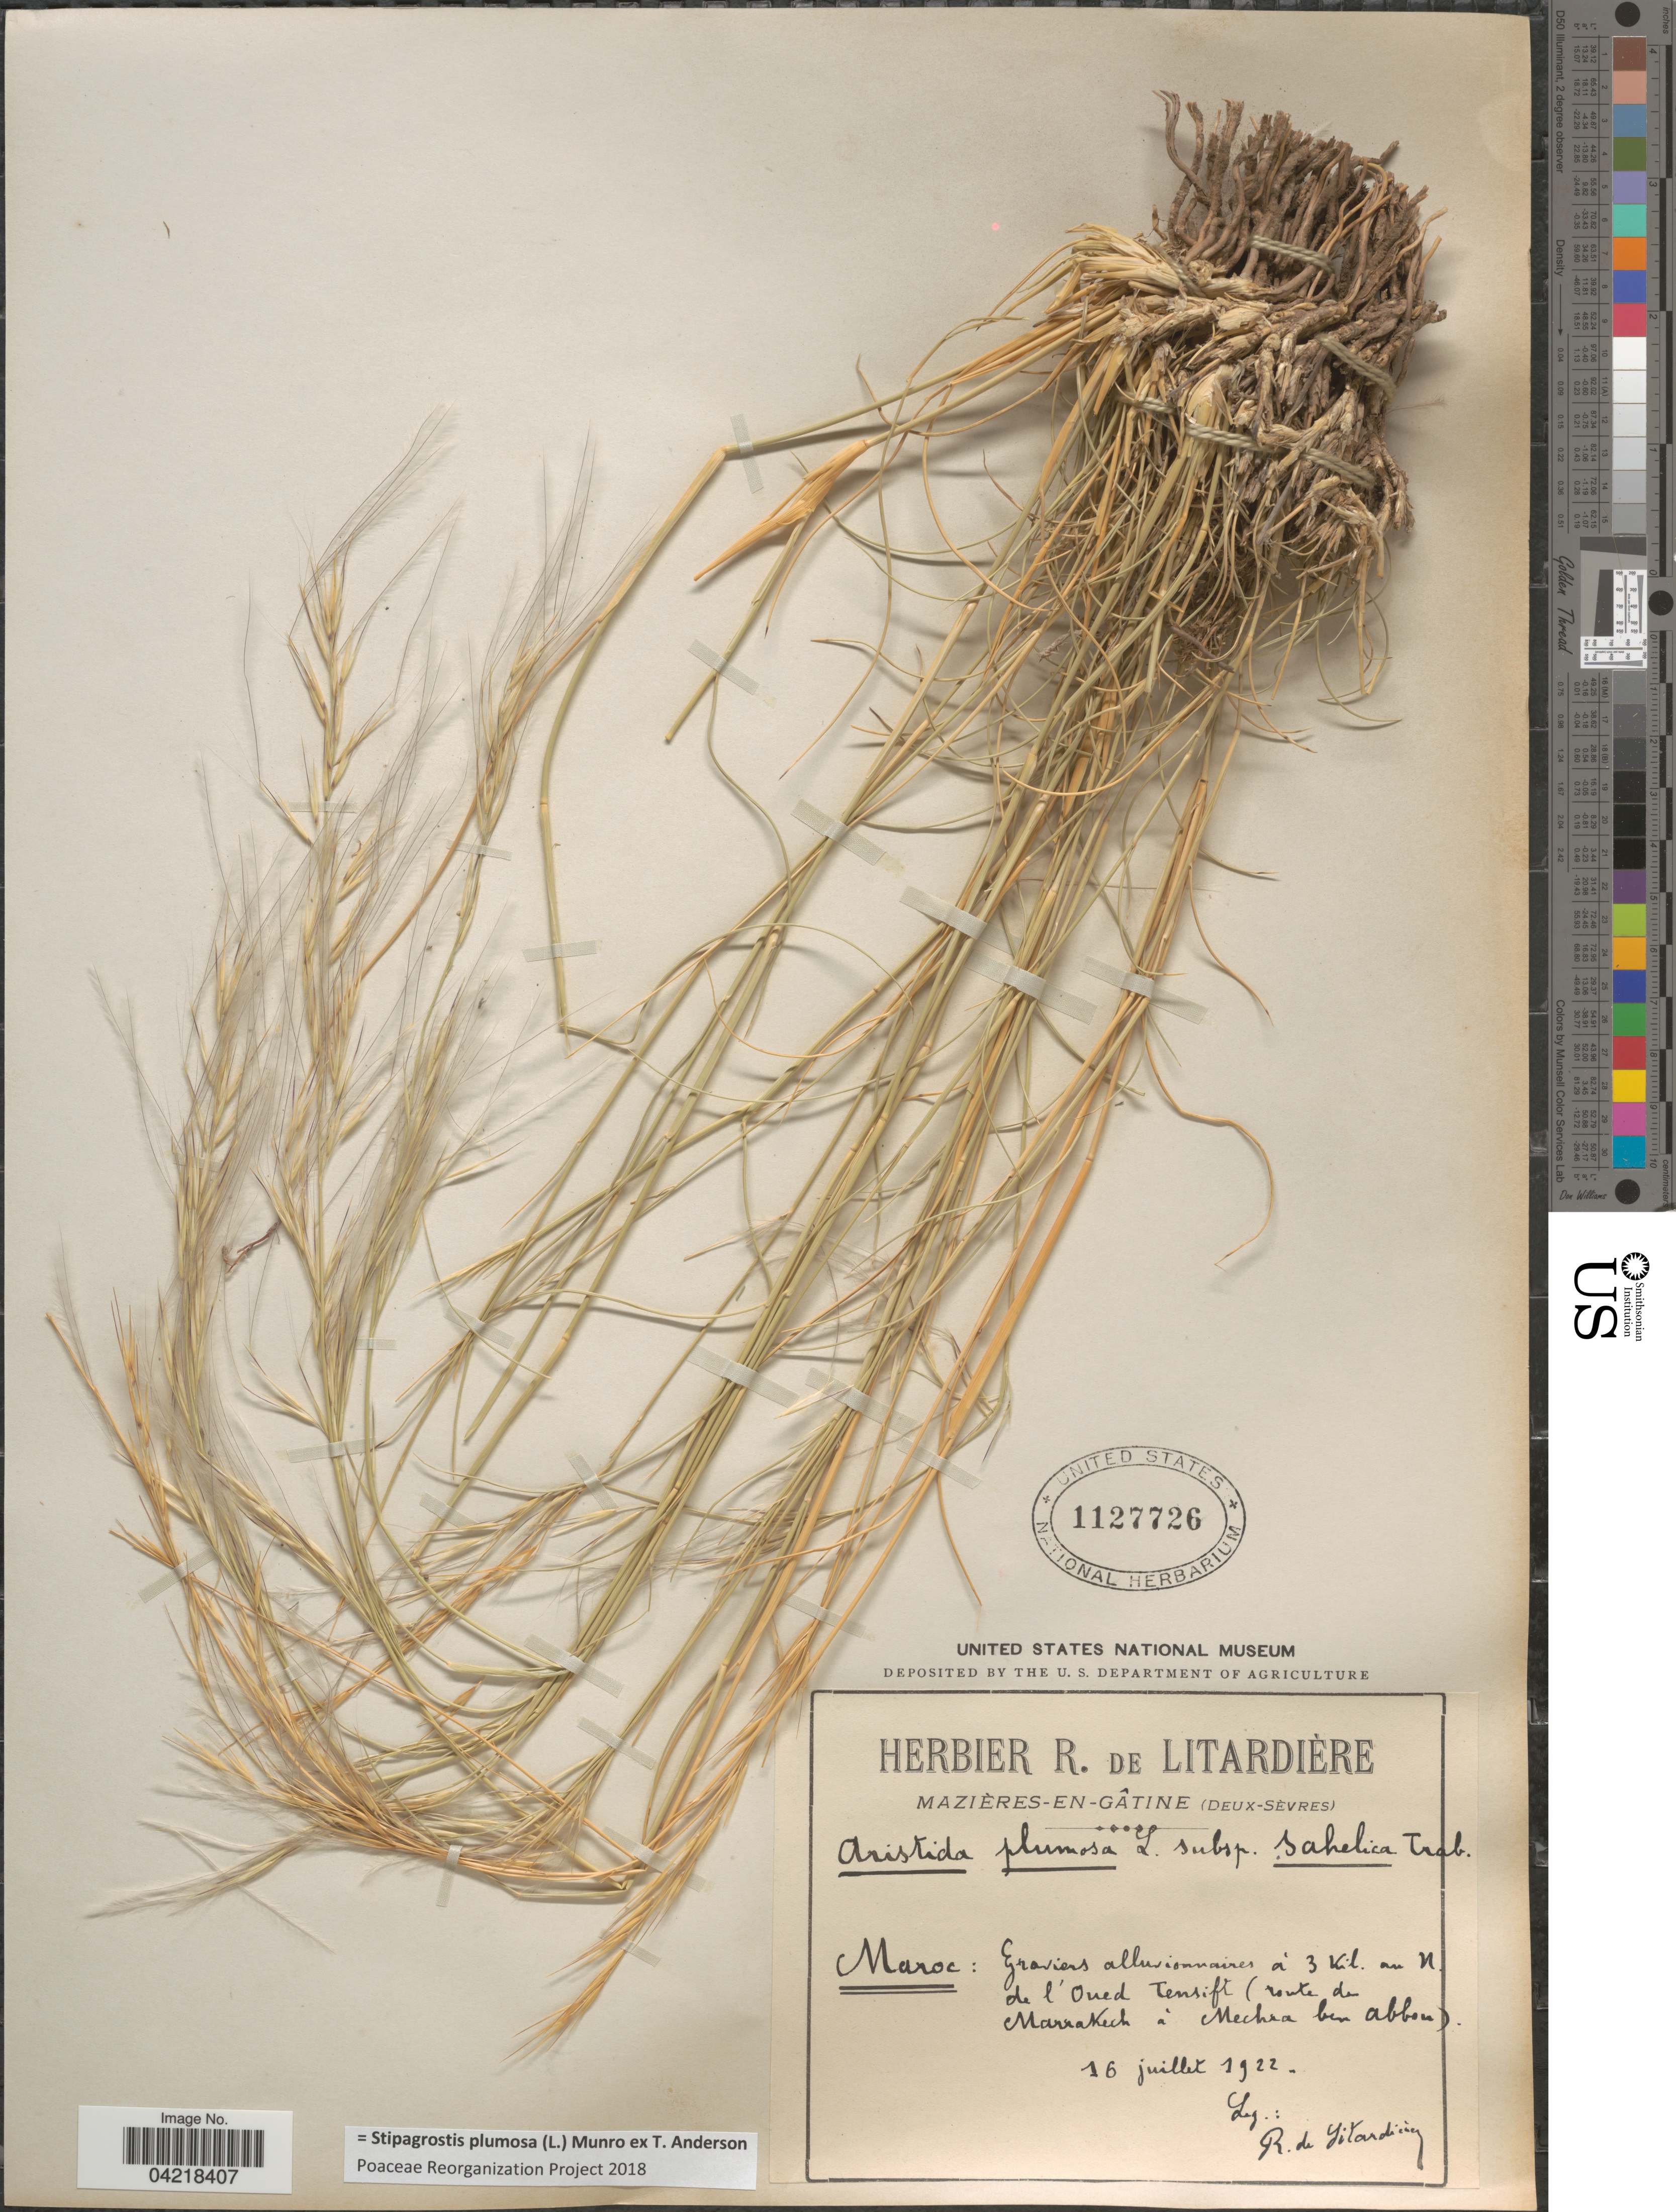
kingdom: Plantae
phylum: Tracheophyta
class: Liliopsida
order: Poales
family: Poaceae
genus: Stipagrostis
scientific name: Stipagrostis plumosa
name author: (L.) Munro ex T. Anderson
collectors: R. Litardiere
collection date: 1922-07-16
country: Morocco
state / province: Marrakech-Tensift-Al Haouz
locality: Maroc: Graviers alluvionnaires à 3 Kil. au N. de l'Oued Tensift (route de Marrakech à Mechra ben Abbon).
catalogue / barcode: US 1127726